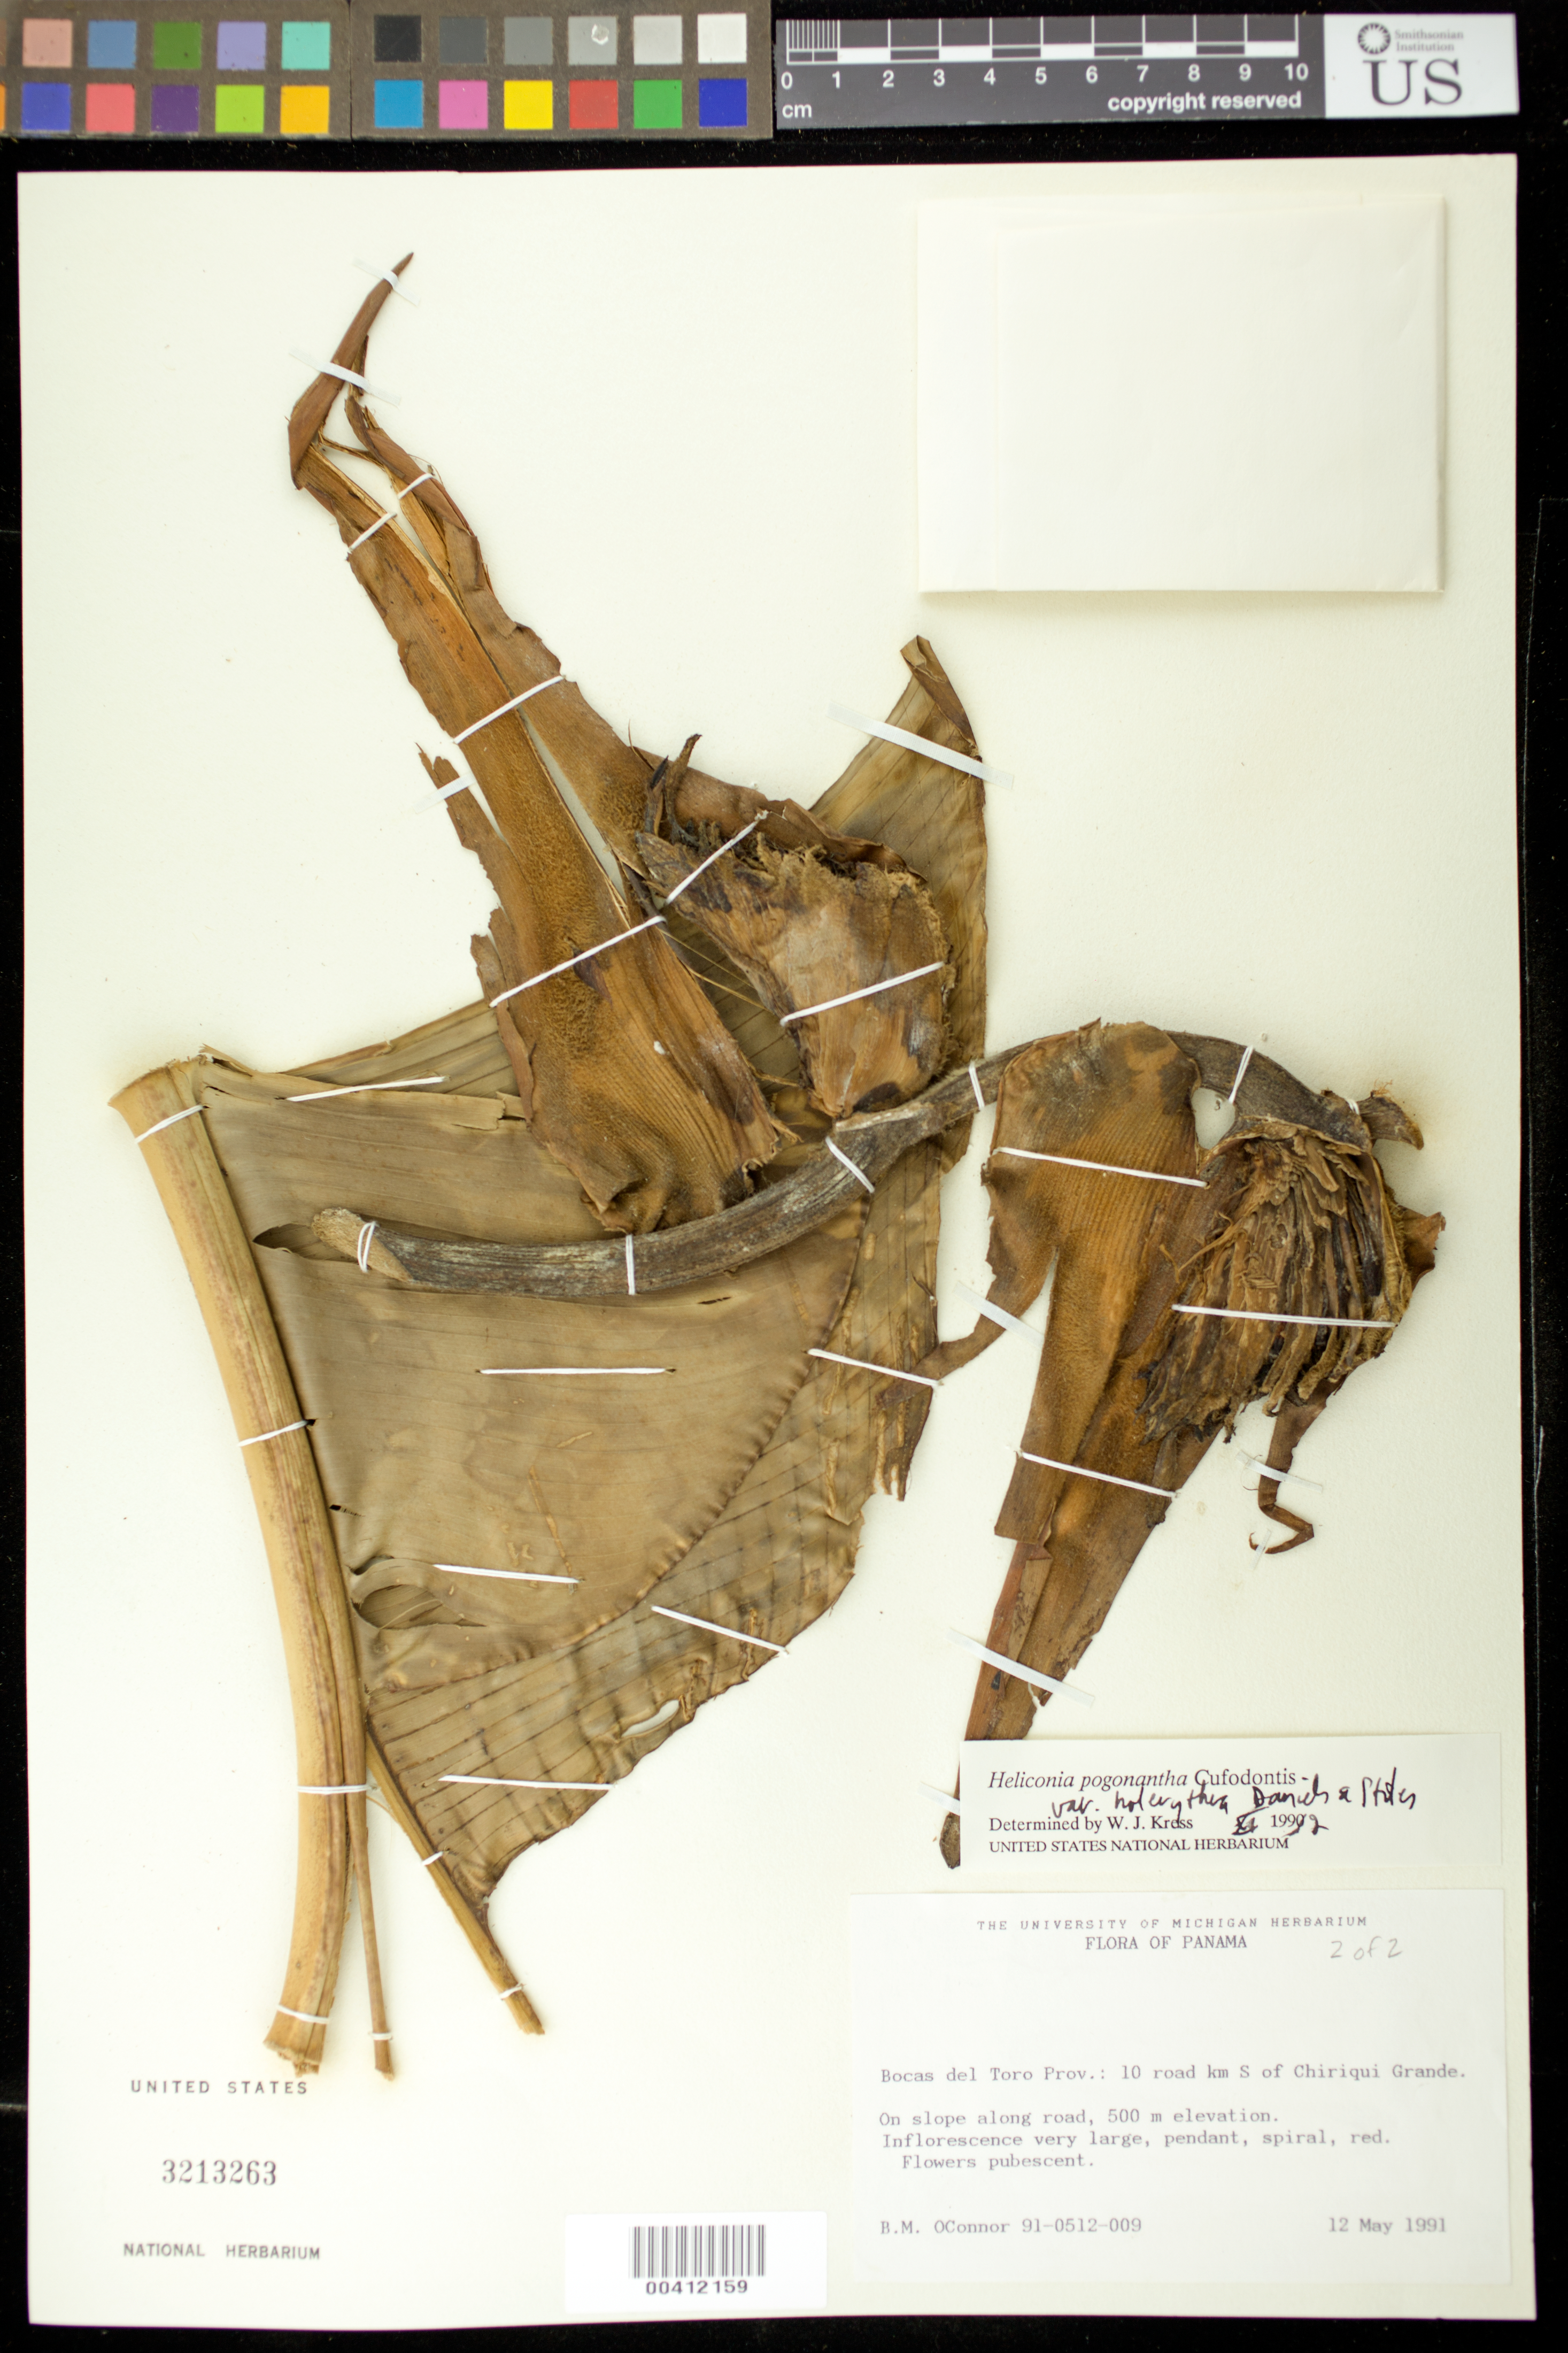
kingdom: Plantae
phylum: Tracheophyta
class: Liliopsida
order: Zingiberales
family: Heliconiaceae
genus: Heliconia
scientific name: Heliconia pogonantha var. holerythra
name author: G.S. Daniels & F.G. Stiles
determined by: Kress, W. J., (US), Smithsonian Institution - National Museum of Natural History (UNITED STATES)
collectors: B. O'connor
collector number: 91-0512-009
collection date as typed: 12 May 1991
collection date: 1991-05-12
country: Panama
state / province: Bocas del Toro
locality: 10 road kms. S of Chiriquí Grande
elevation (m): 500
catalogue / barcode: US 3213263